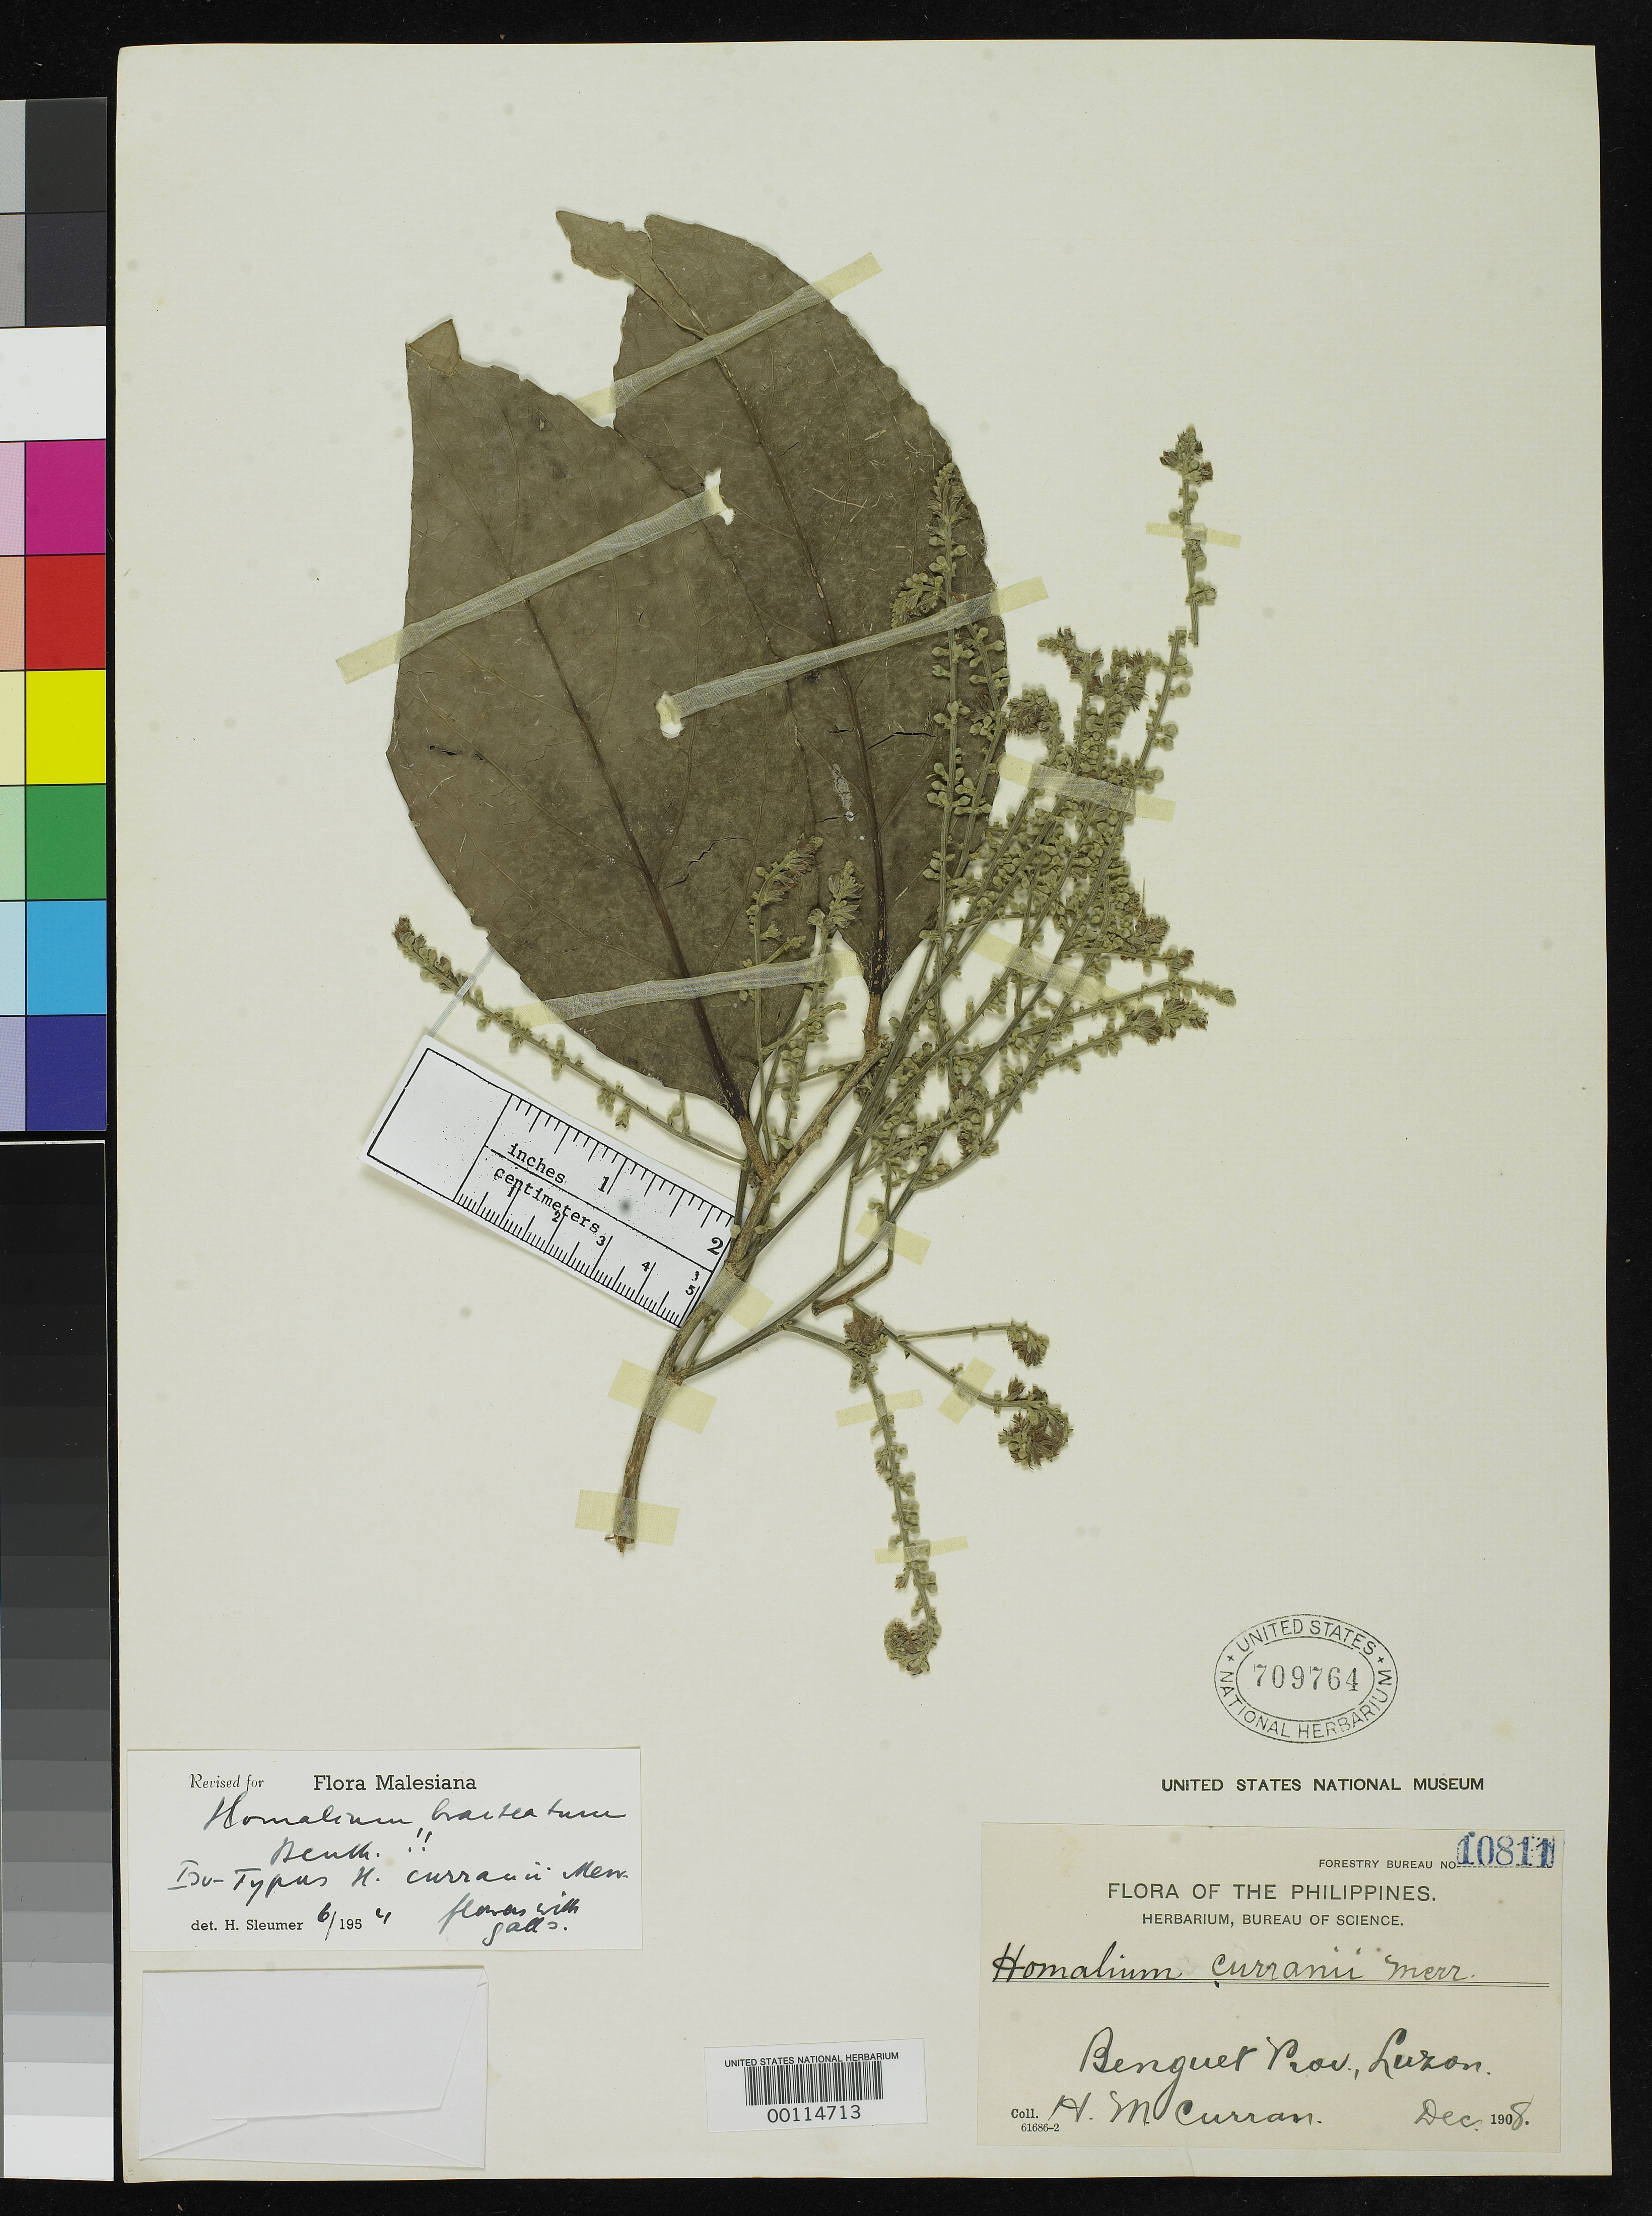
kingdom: Plantae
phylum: Tracheophyta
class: Magnoliopsida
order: Malpighiales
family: Salicaceae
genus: Homalium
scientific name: Homalium curranii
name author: Merr.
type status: Isotype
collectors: H. M. Curran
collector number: Bur. Sci. 10811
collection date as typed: Dec 1908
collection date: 1908-12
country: Philippines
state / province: Cordillera (Administrative Region)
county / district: Benguet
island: Luzon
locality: Near Twin Peaks.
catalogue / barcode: US 709764